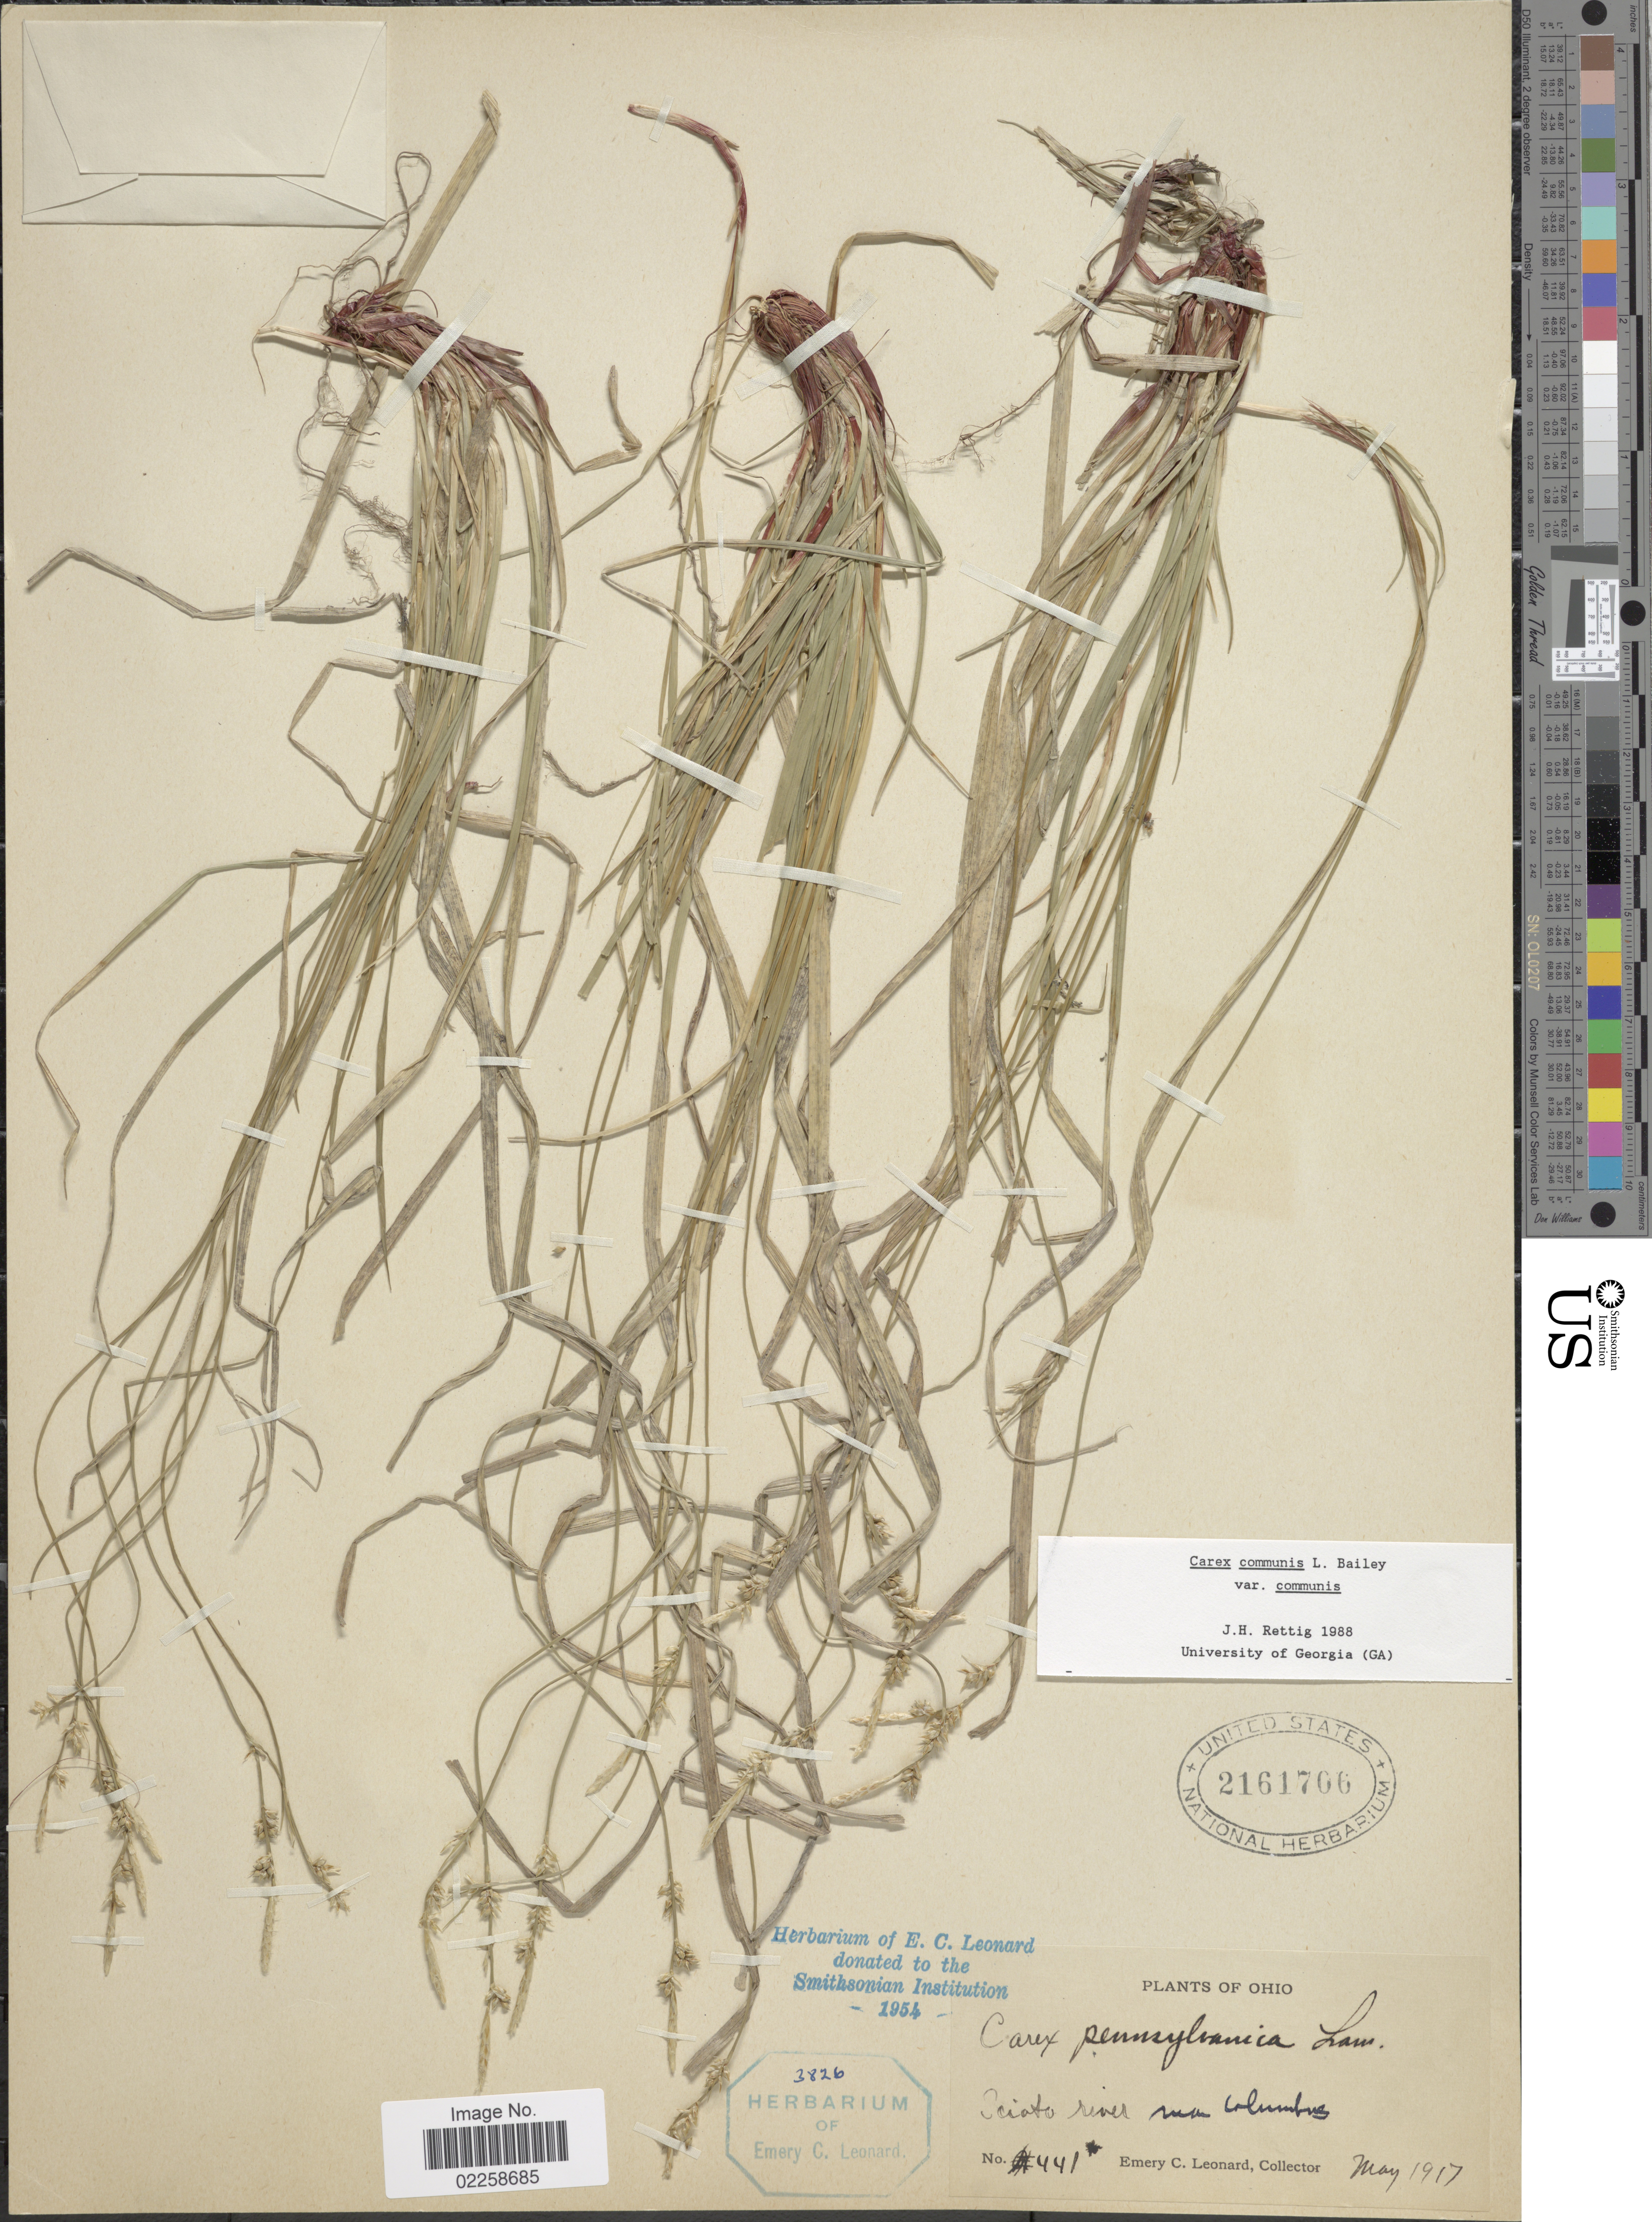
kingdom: Plantae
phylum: Tracheophyta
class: Liliopsida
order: Poales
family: Cyperaceae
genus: Carex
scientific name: Carex communis var. communis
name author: L.H. Bailey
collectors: E. C. Leonard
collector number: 441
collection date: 1917-05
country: United States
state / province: Ohio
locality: Scioto river, near Columbus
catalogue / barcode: US 2161706